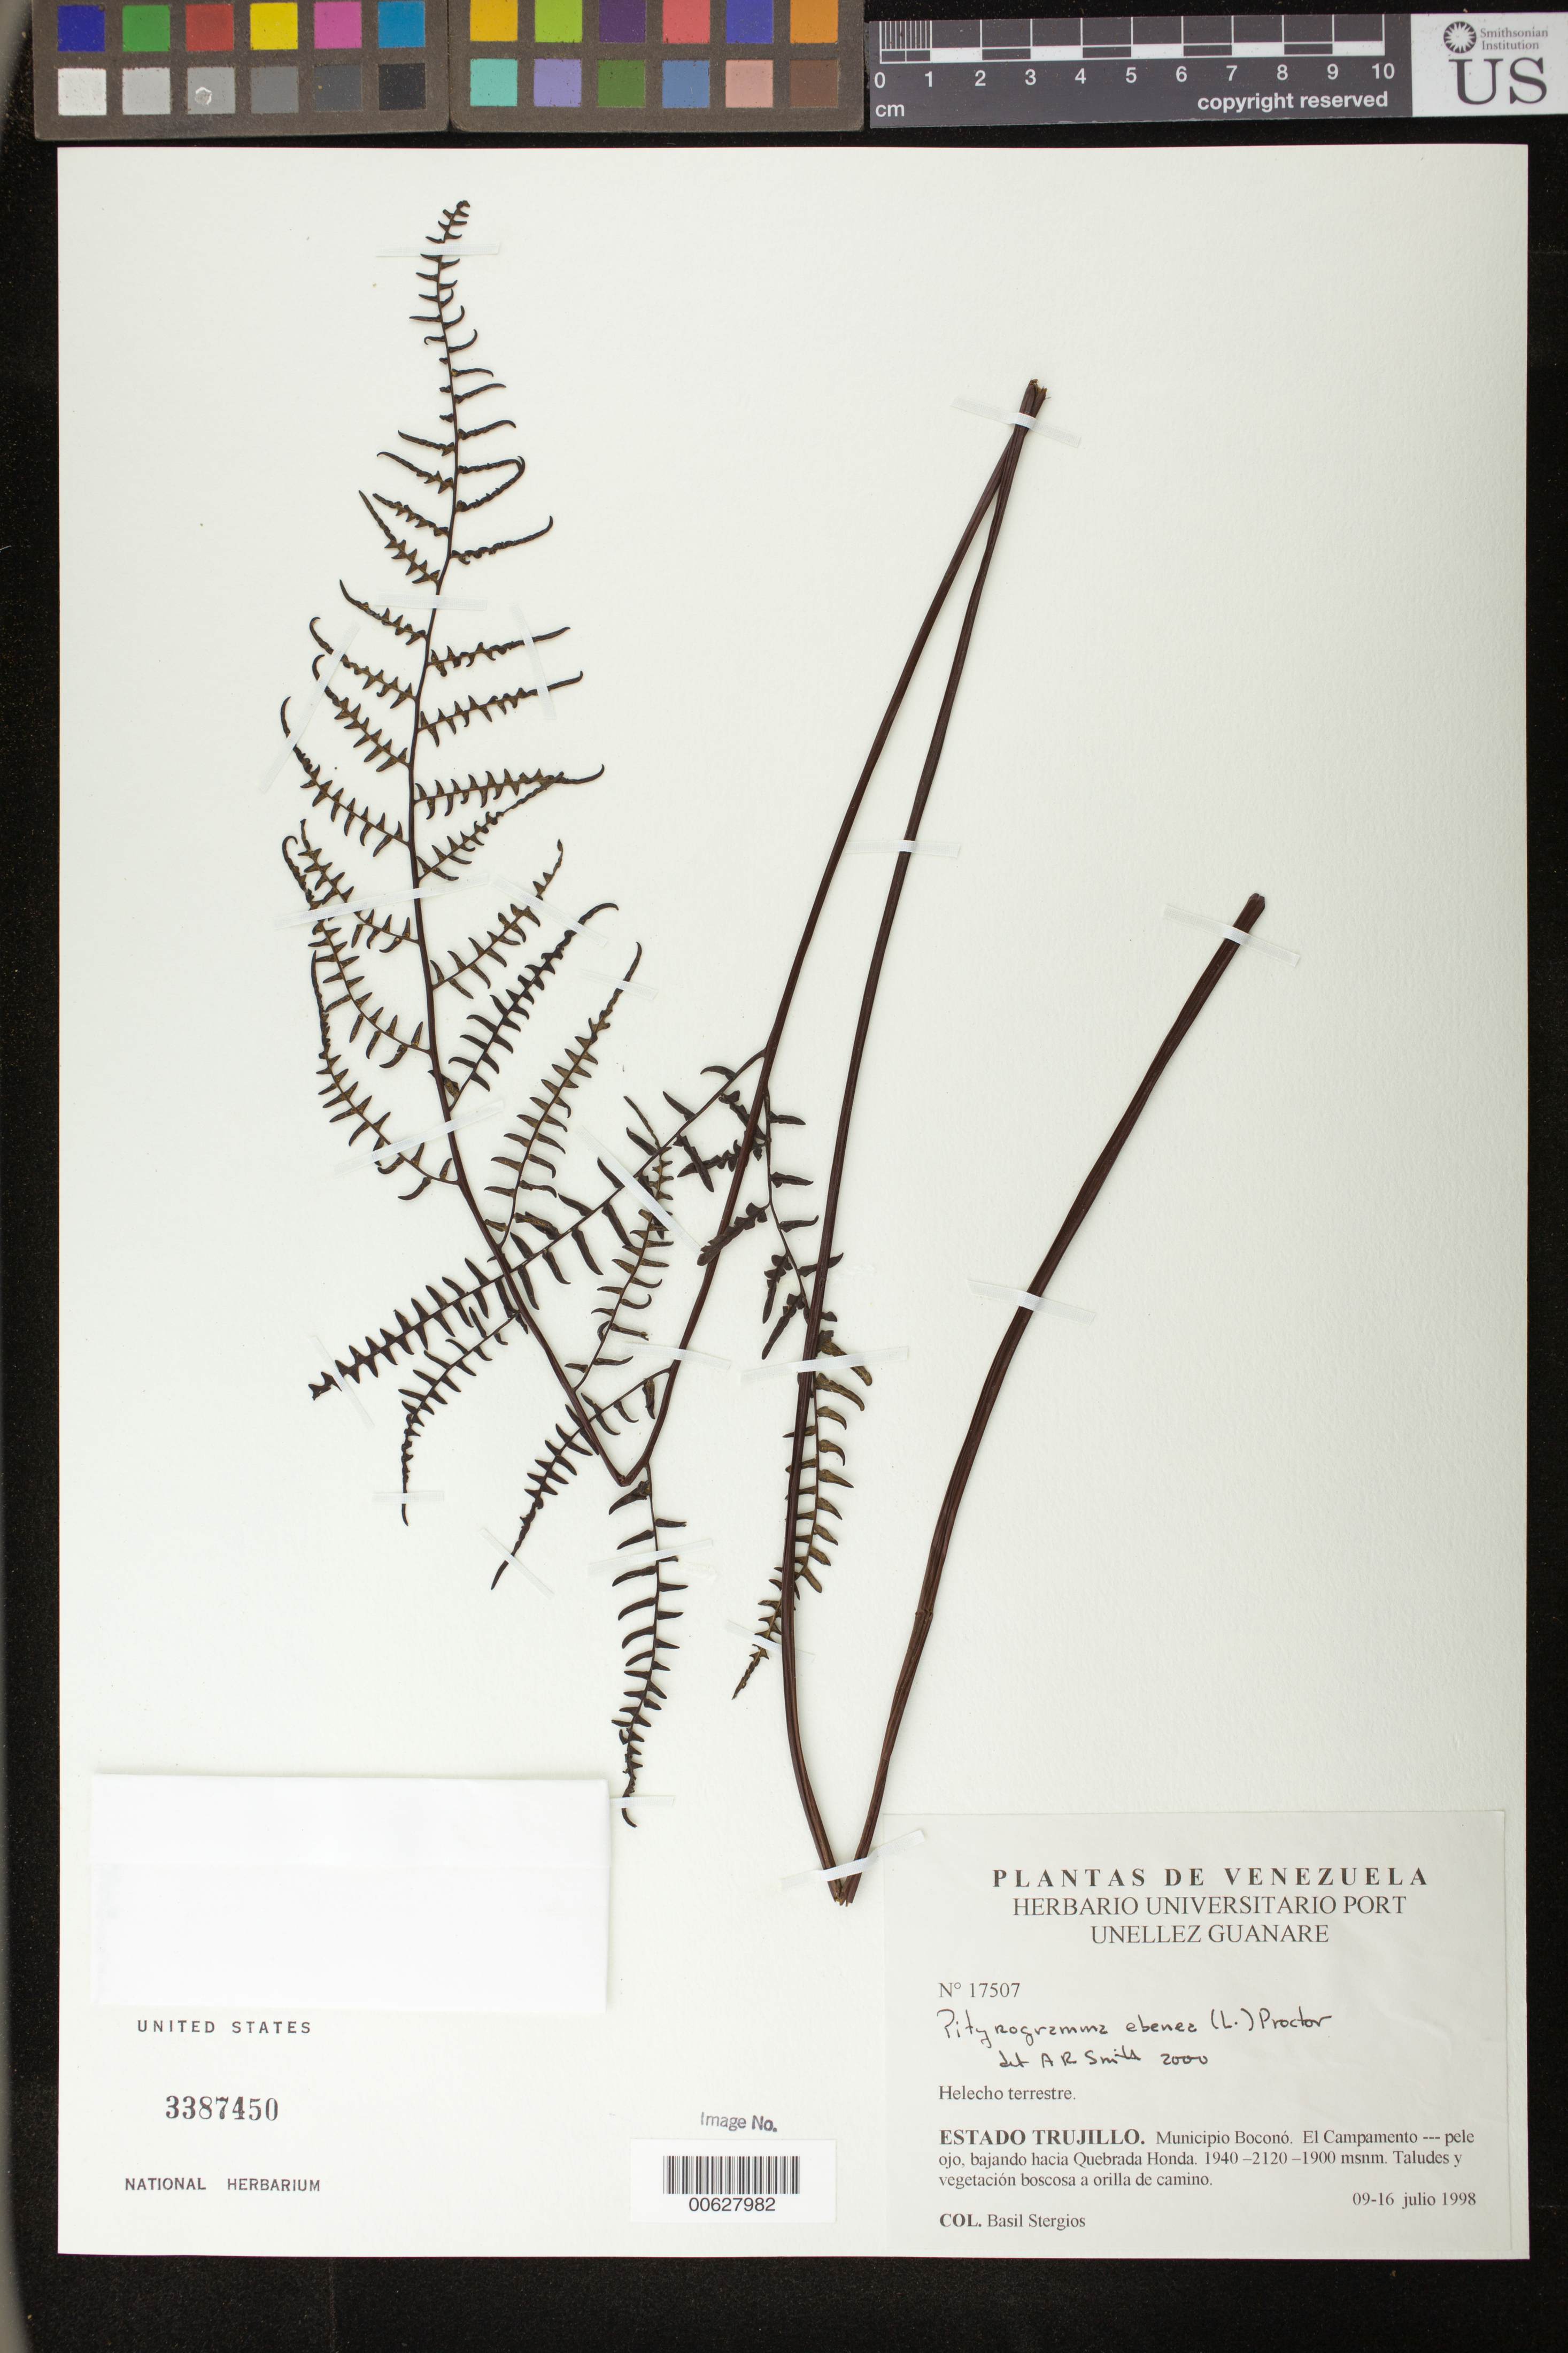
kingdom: Plantae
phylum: Tracheophyta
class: Polypodiopsida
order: Polypodiales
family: Pteridaceae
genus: Pityrogramma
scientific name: Pityrogramma ebenea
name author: (L.) Proctor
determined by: Smith, Alan R., (UC)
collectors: B. G. Stergios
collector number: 17507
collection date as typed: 09 Jul 1998 to 16 Jul 1998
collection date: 1998-07-09/1998-07-16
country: Venezuela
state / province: Trujillo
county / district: Boconó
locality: Parque Nacional Guaramacal, El campamento-pele ojo, bajando hacia Quebrada Honda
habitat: Taludes y vegetación boscosa a orilla de camino.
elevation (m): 1900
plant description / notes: PORT, UC, US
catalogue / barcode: US 3387450